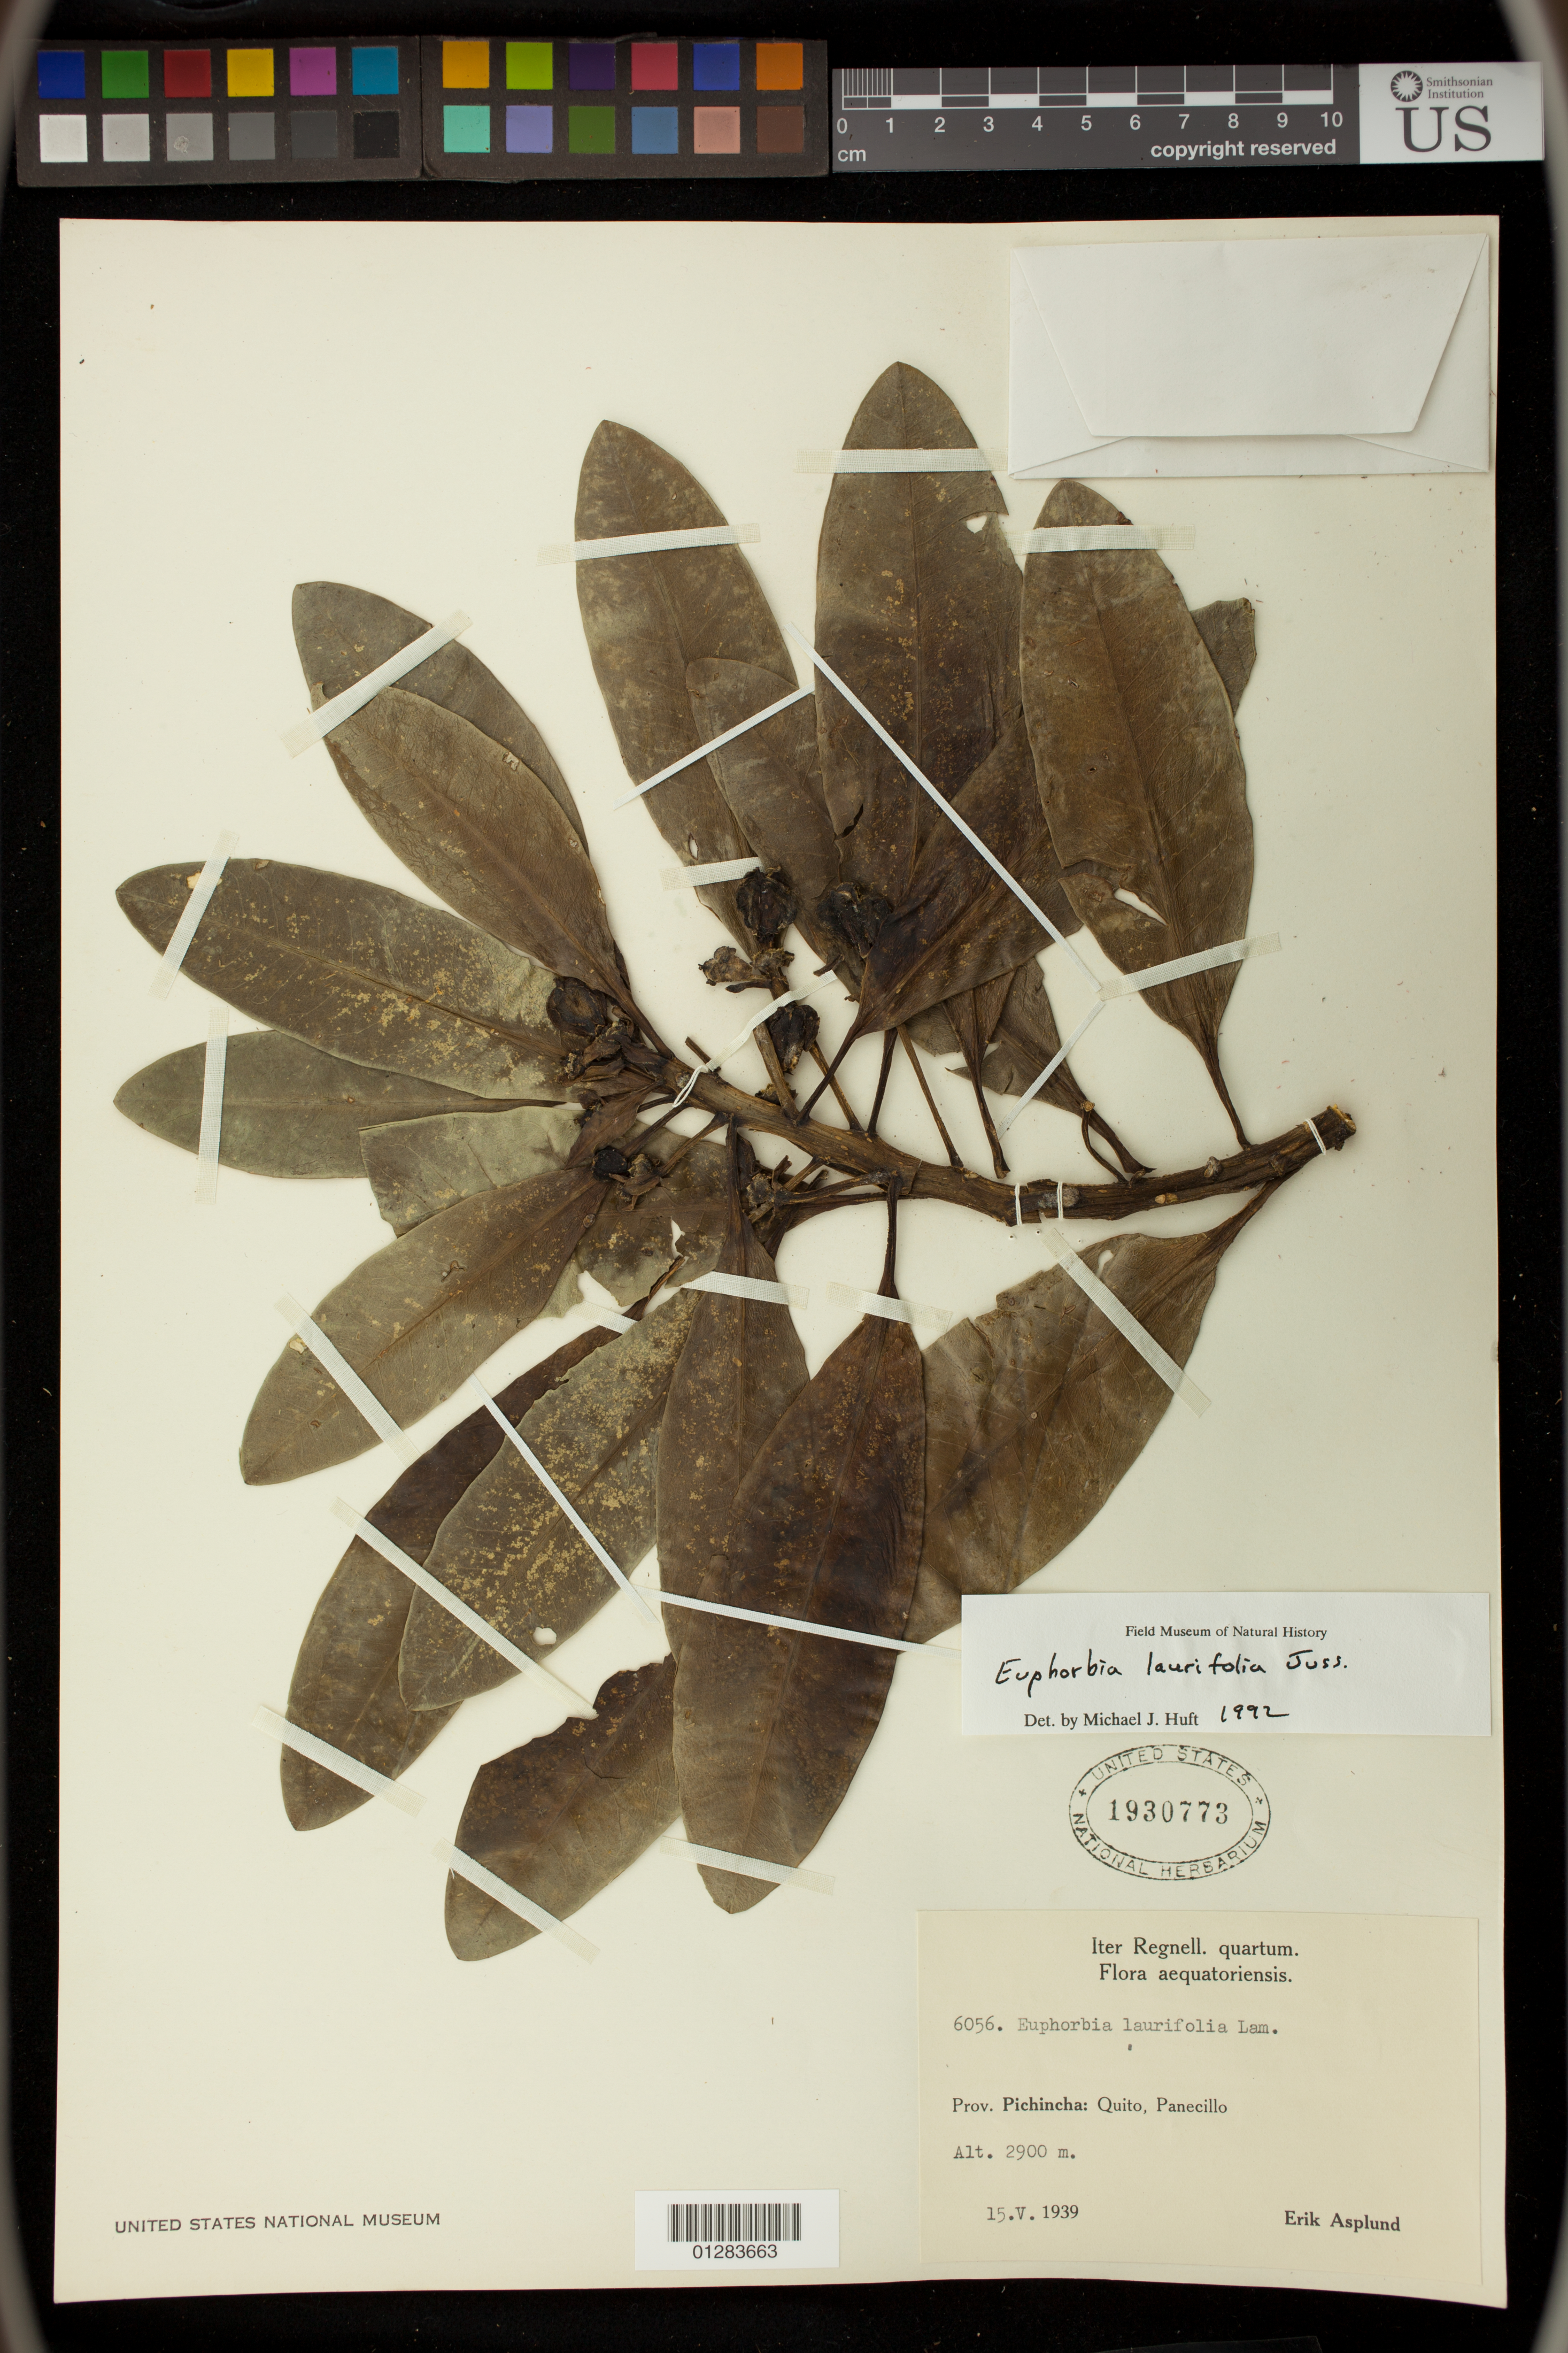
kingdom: Plantae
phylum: Tracheophyta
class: Magnoliopsida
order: Malpighiales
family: Euphorbiaceae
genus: Euphorbia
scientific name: Euphorbia laurifolia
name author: Juss. ex Lam.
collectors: E. Asplund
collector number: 6056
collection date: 1939-05-15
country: Ecuador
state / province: Pichincha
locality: Quito, Panecillo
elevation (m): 2900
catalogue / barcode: US 1930773